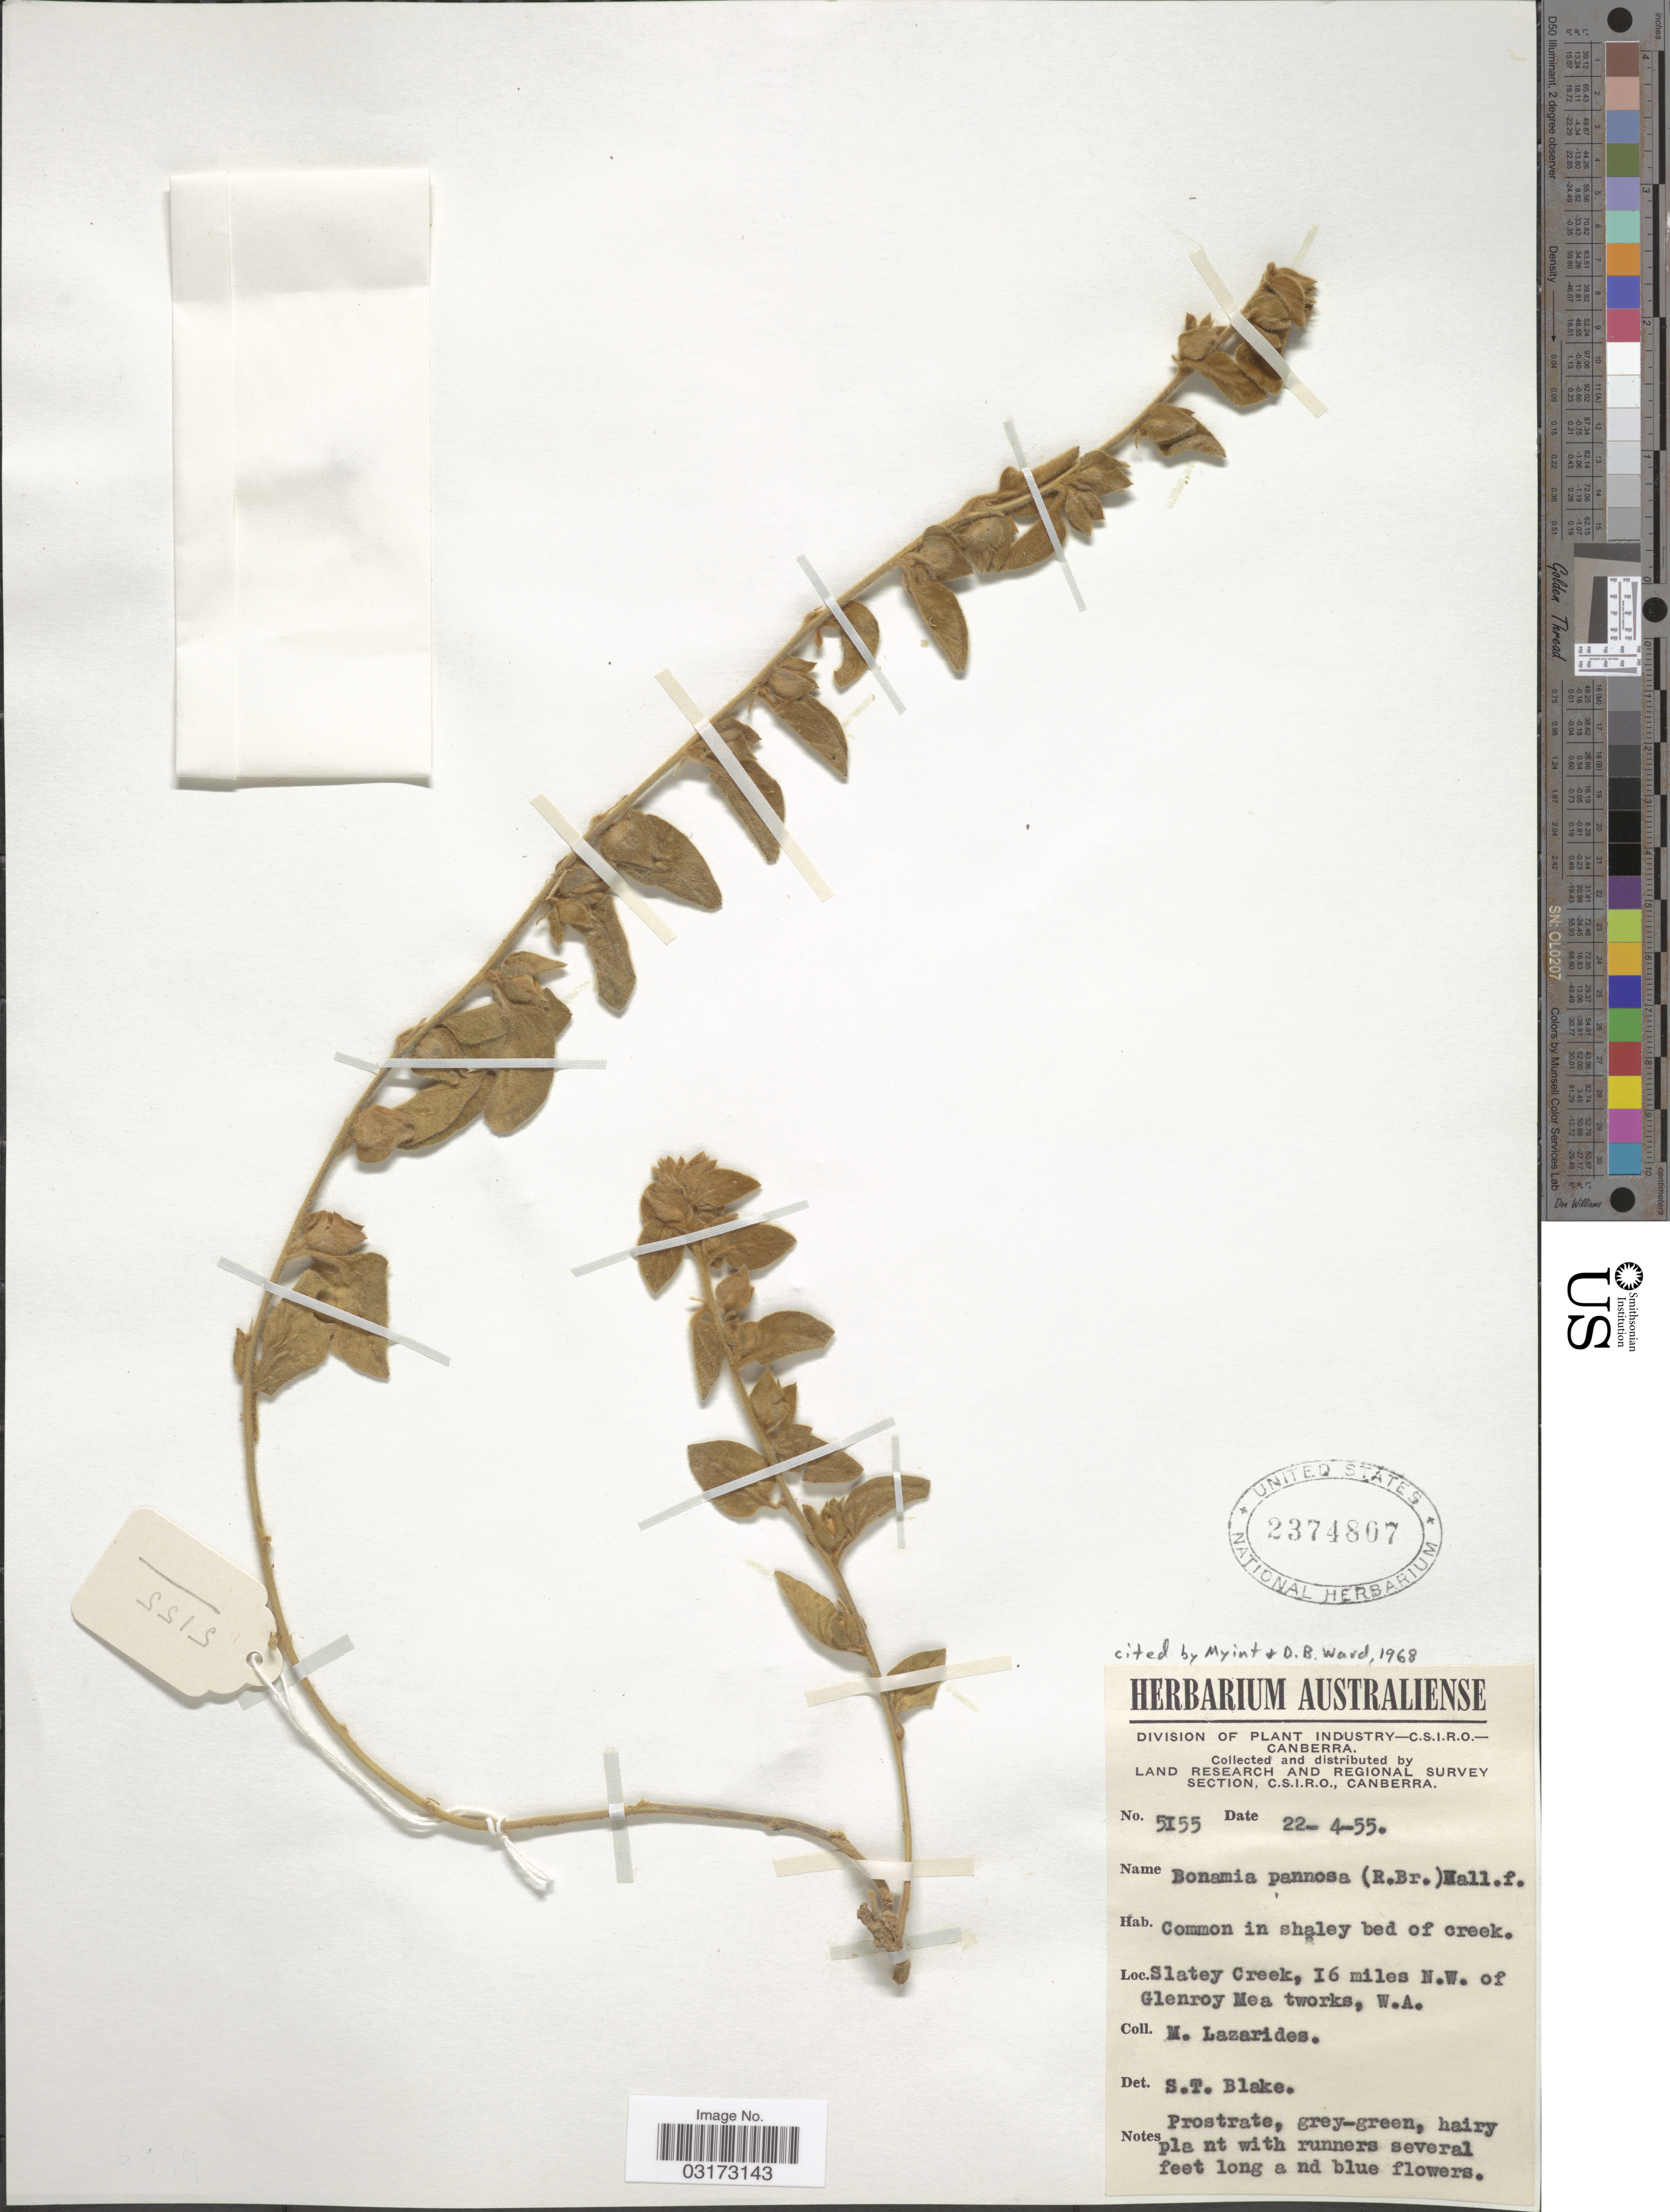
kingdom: Plantae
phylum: Tracheophyta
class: Magnoliopsida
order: Solanales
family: Convolvulaceae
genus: Bonamia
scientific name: Bonamia pannosa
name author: (R. Br.) Hallier f.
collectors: M. Lazarides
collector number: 5155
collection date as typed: Transcribed d/m/y: 22/4/55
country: Australia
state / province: Western Australia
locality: Slatey Creek, 16 miles N. W. of Glenroy mea tworks, W. A.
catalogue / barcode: US 2374867